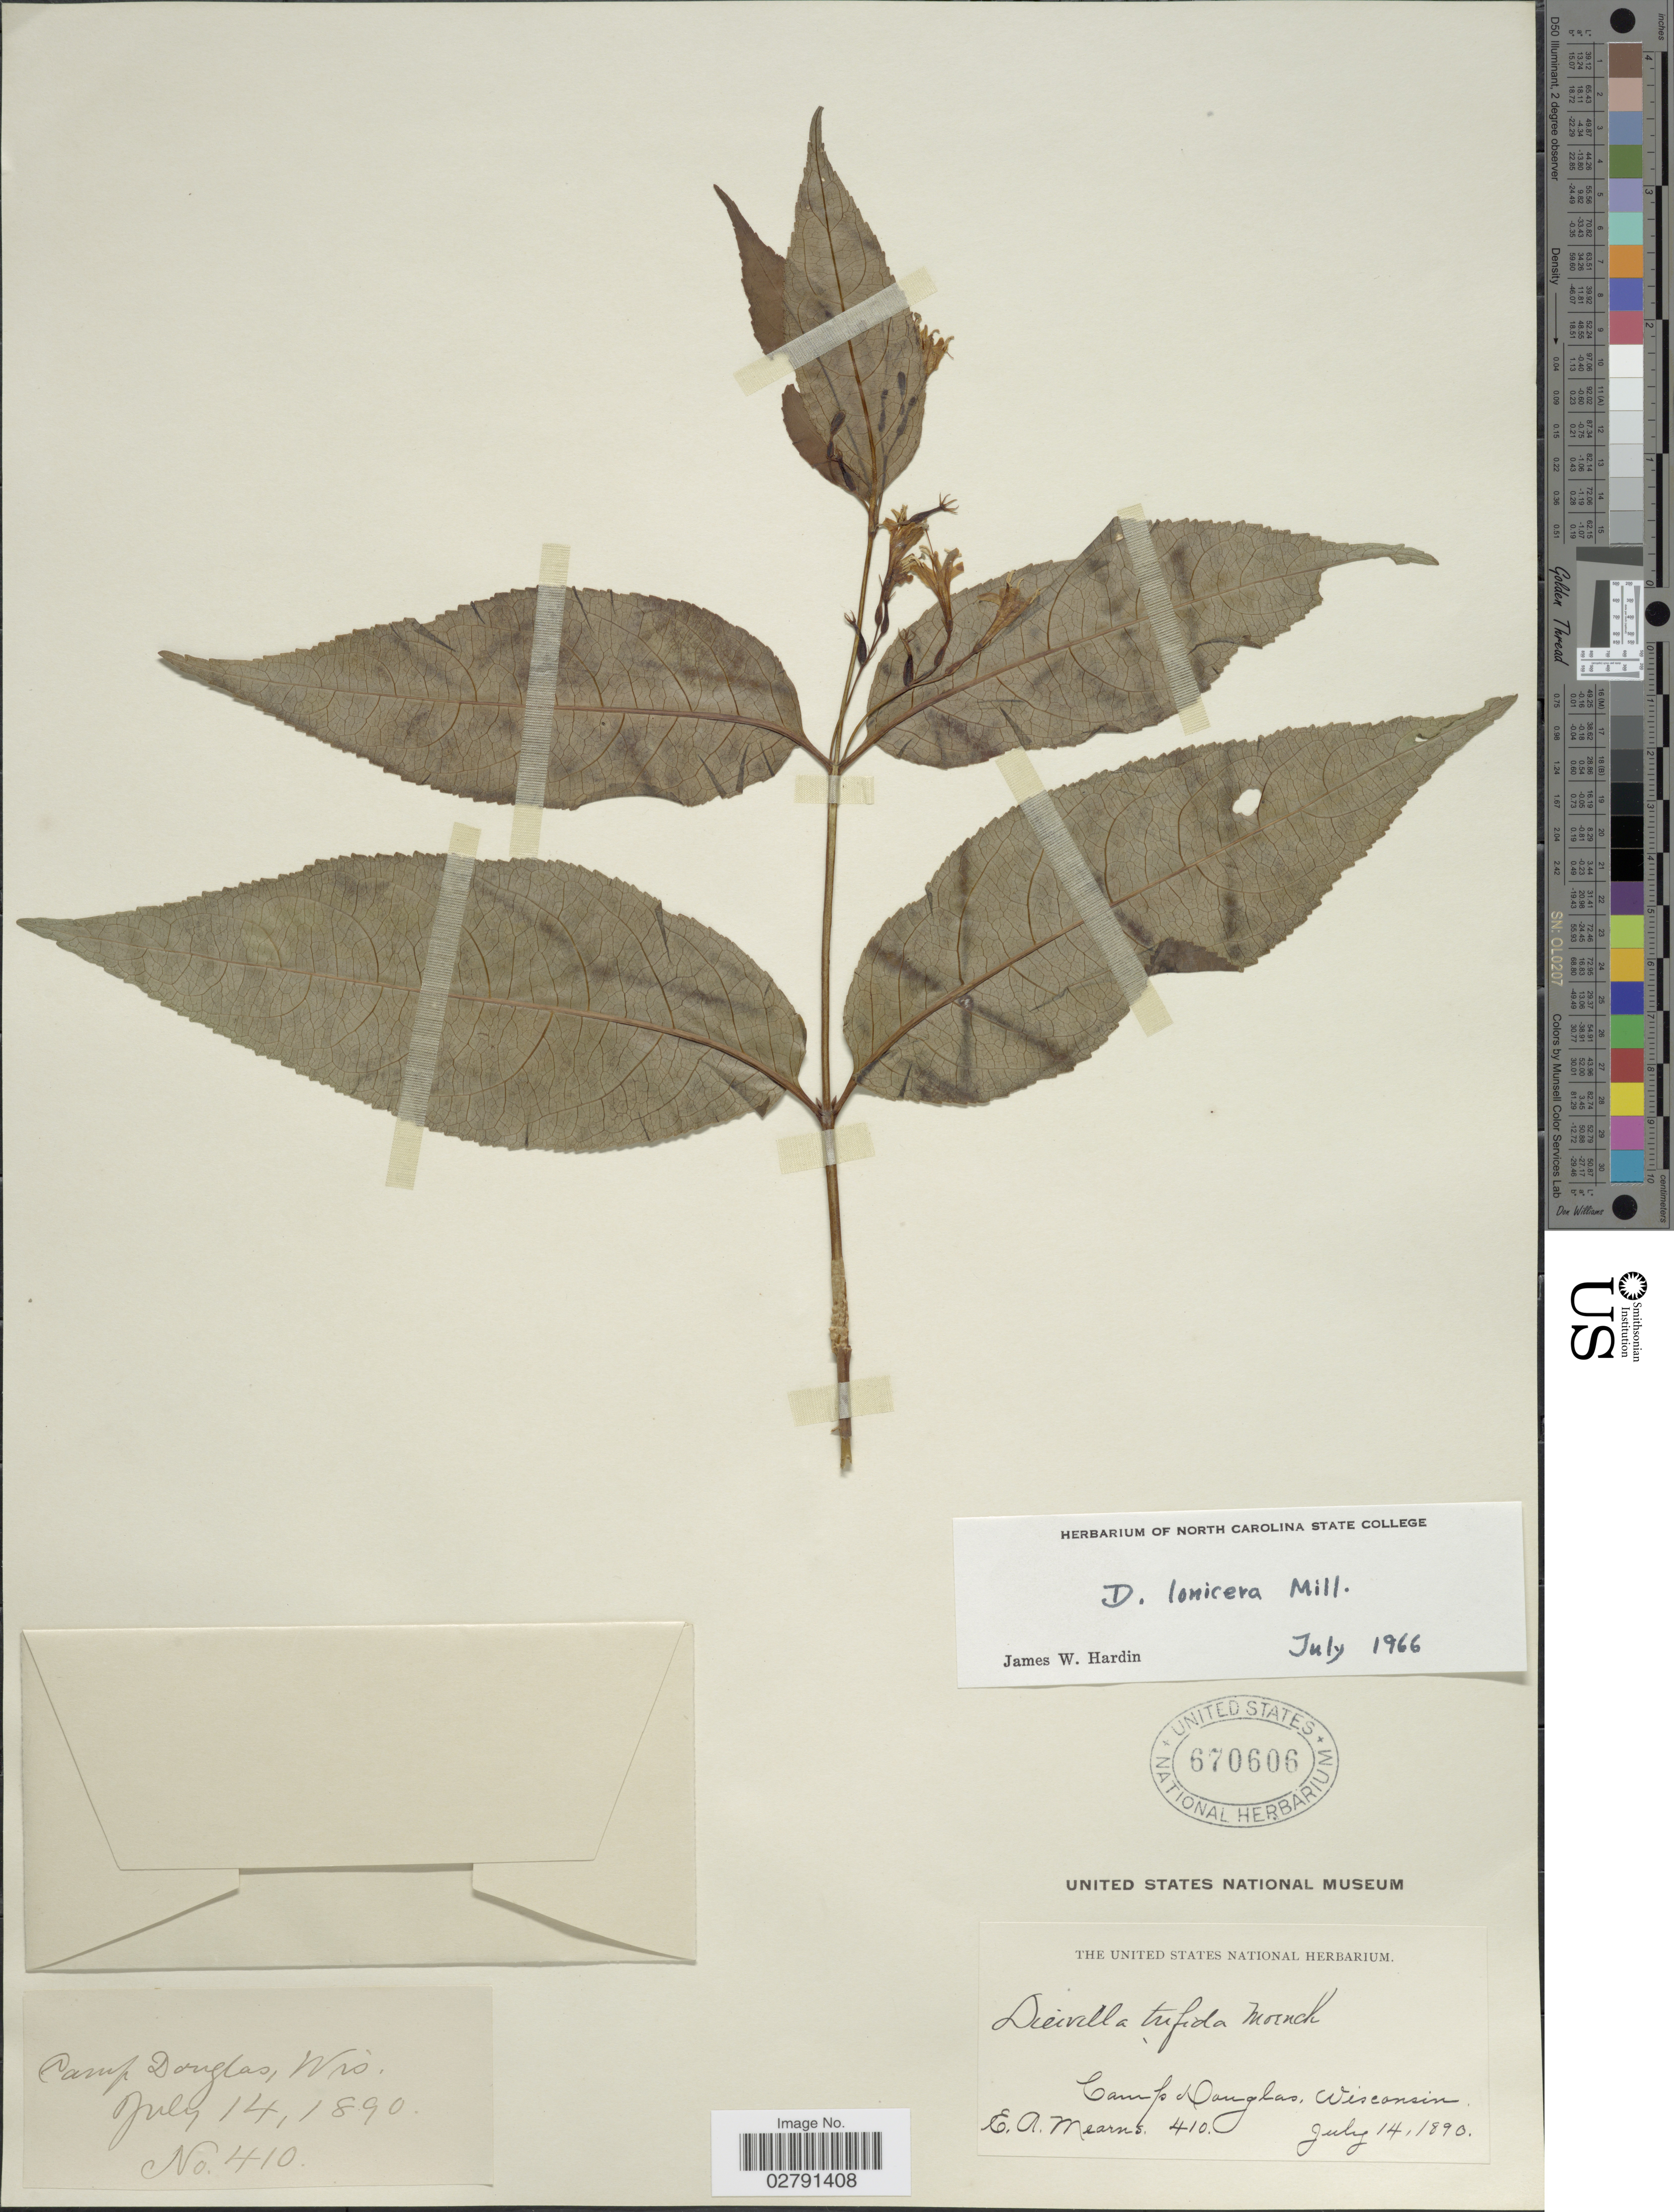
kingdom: Plantae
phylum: Tracheophyta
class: Magnoliopsida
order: Dipsacales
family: Caprifoliaceae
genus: Diervilla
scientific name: Diervilla lonicera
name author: Mill.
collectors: E. A. Mearns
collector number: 410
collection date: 1890-07-14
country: United States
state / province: Wisconsin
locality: Camp Douglas.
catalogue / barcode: US 670606